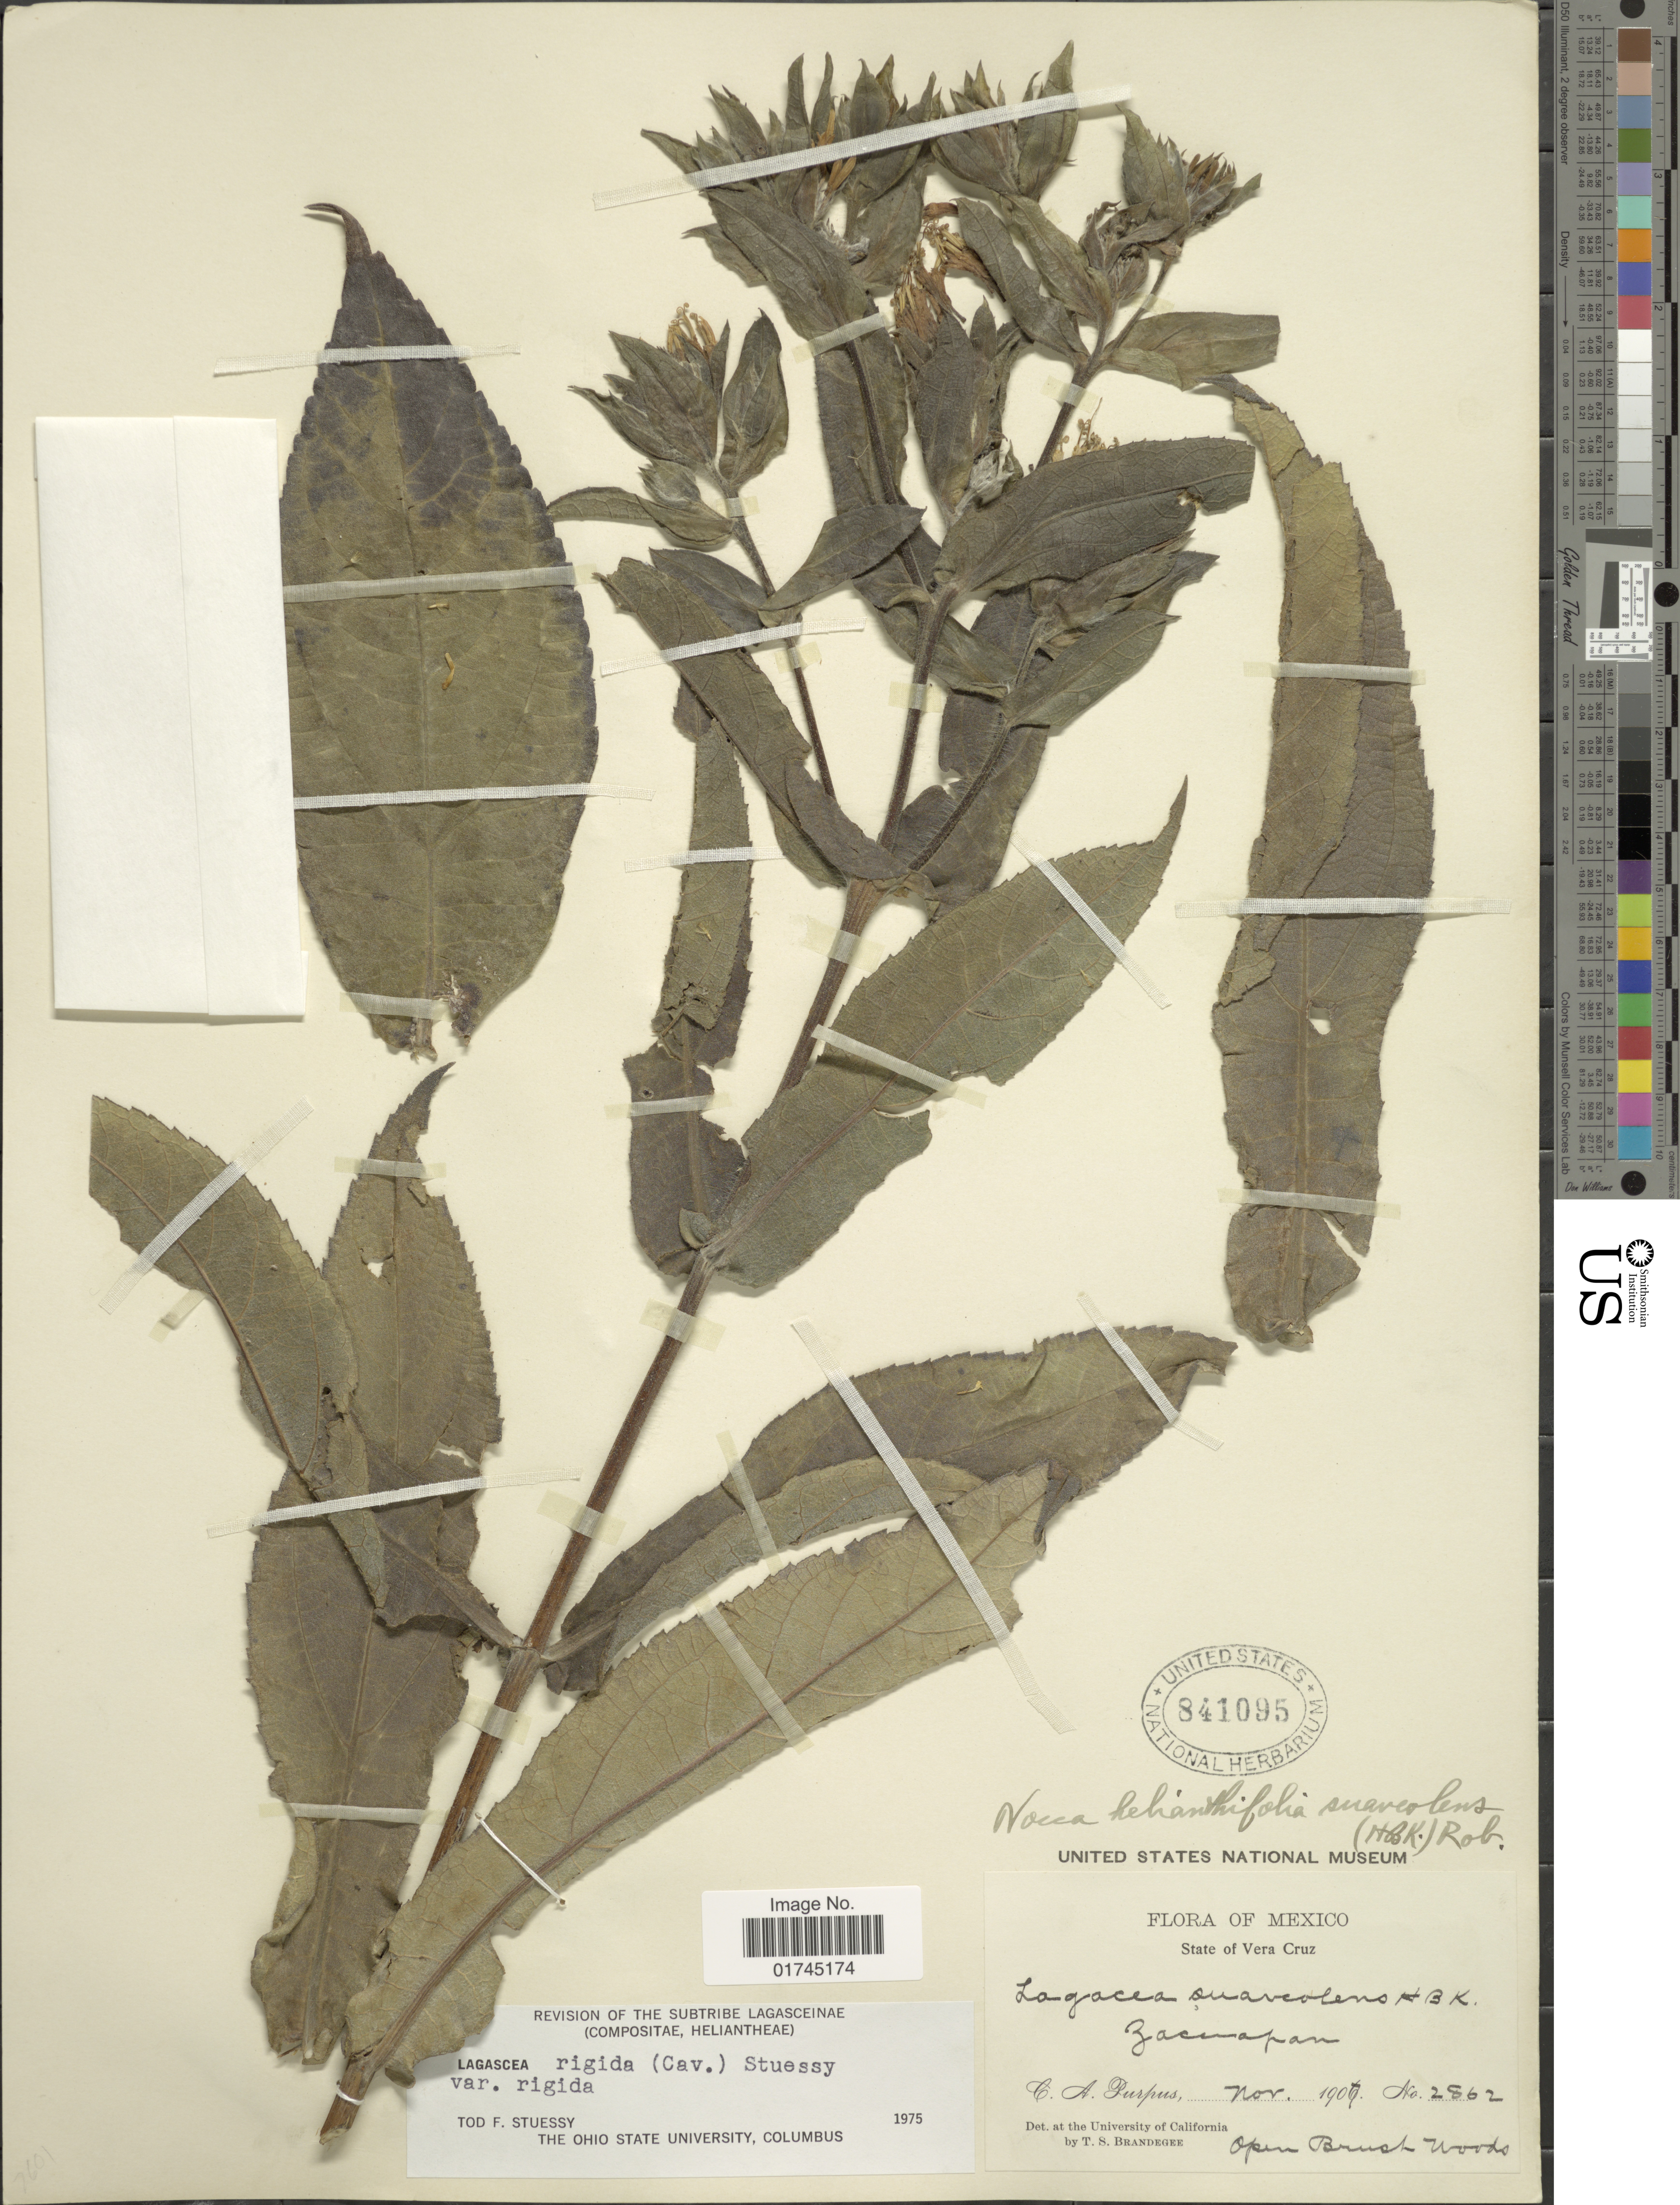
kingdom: Plantae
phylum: Tracheophyta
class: Magnoliopsida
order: Asterales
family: Asteraceae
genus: Lagascea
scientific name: Lagascea helianthifolia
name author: Kunth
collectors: C. A. Purpus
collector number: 2862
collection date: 1907-11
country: Mexico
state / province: Veracruz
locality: Zacuapan, open Brush Woods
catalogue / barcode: US 841095